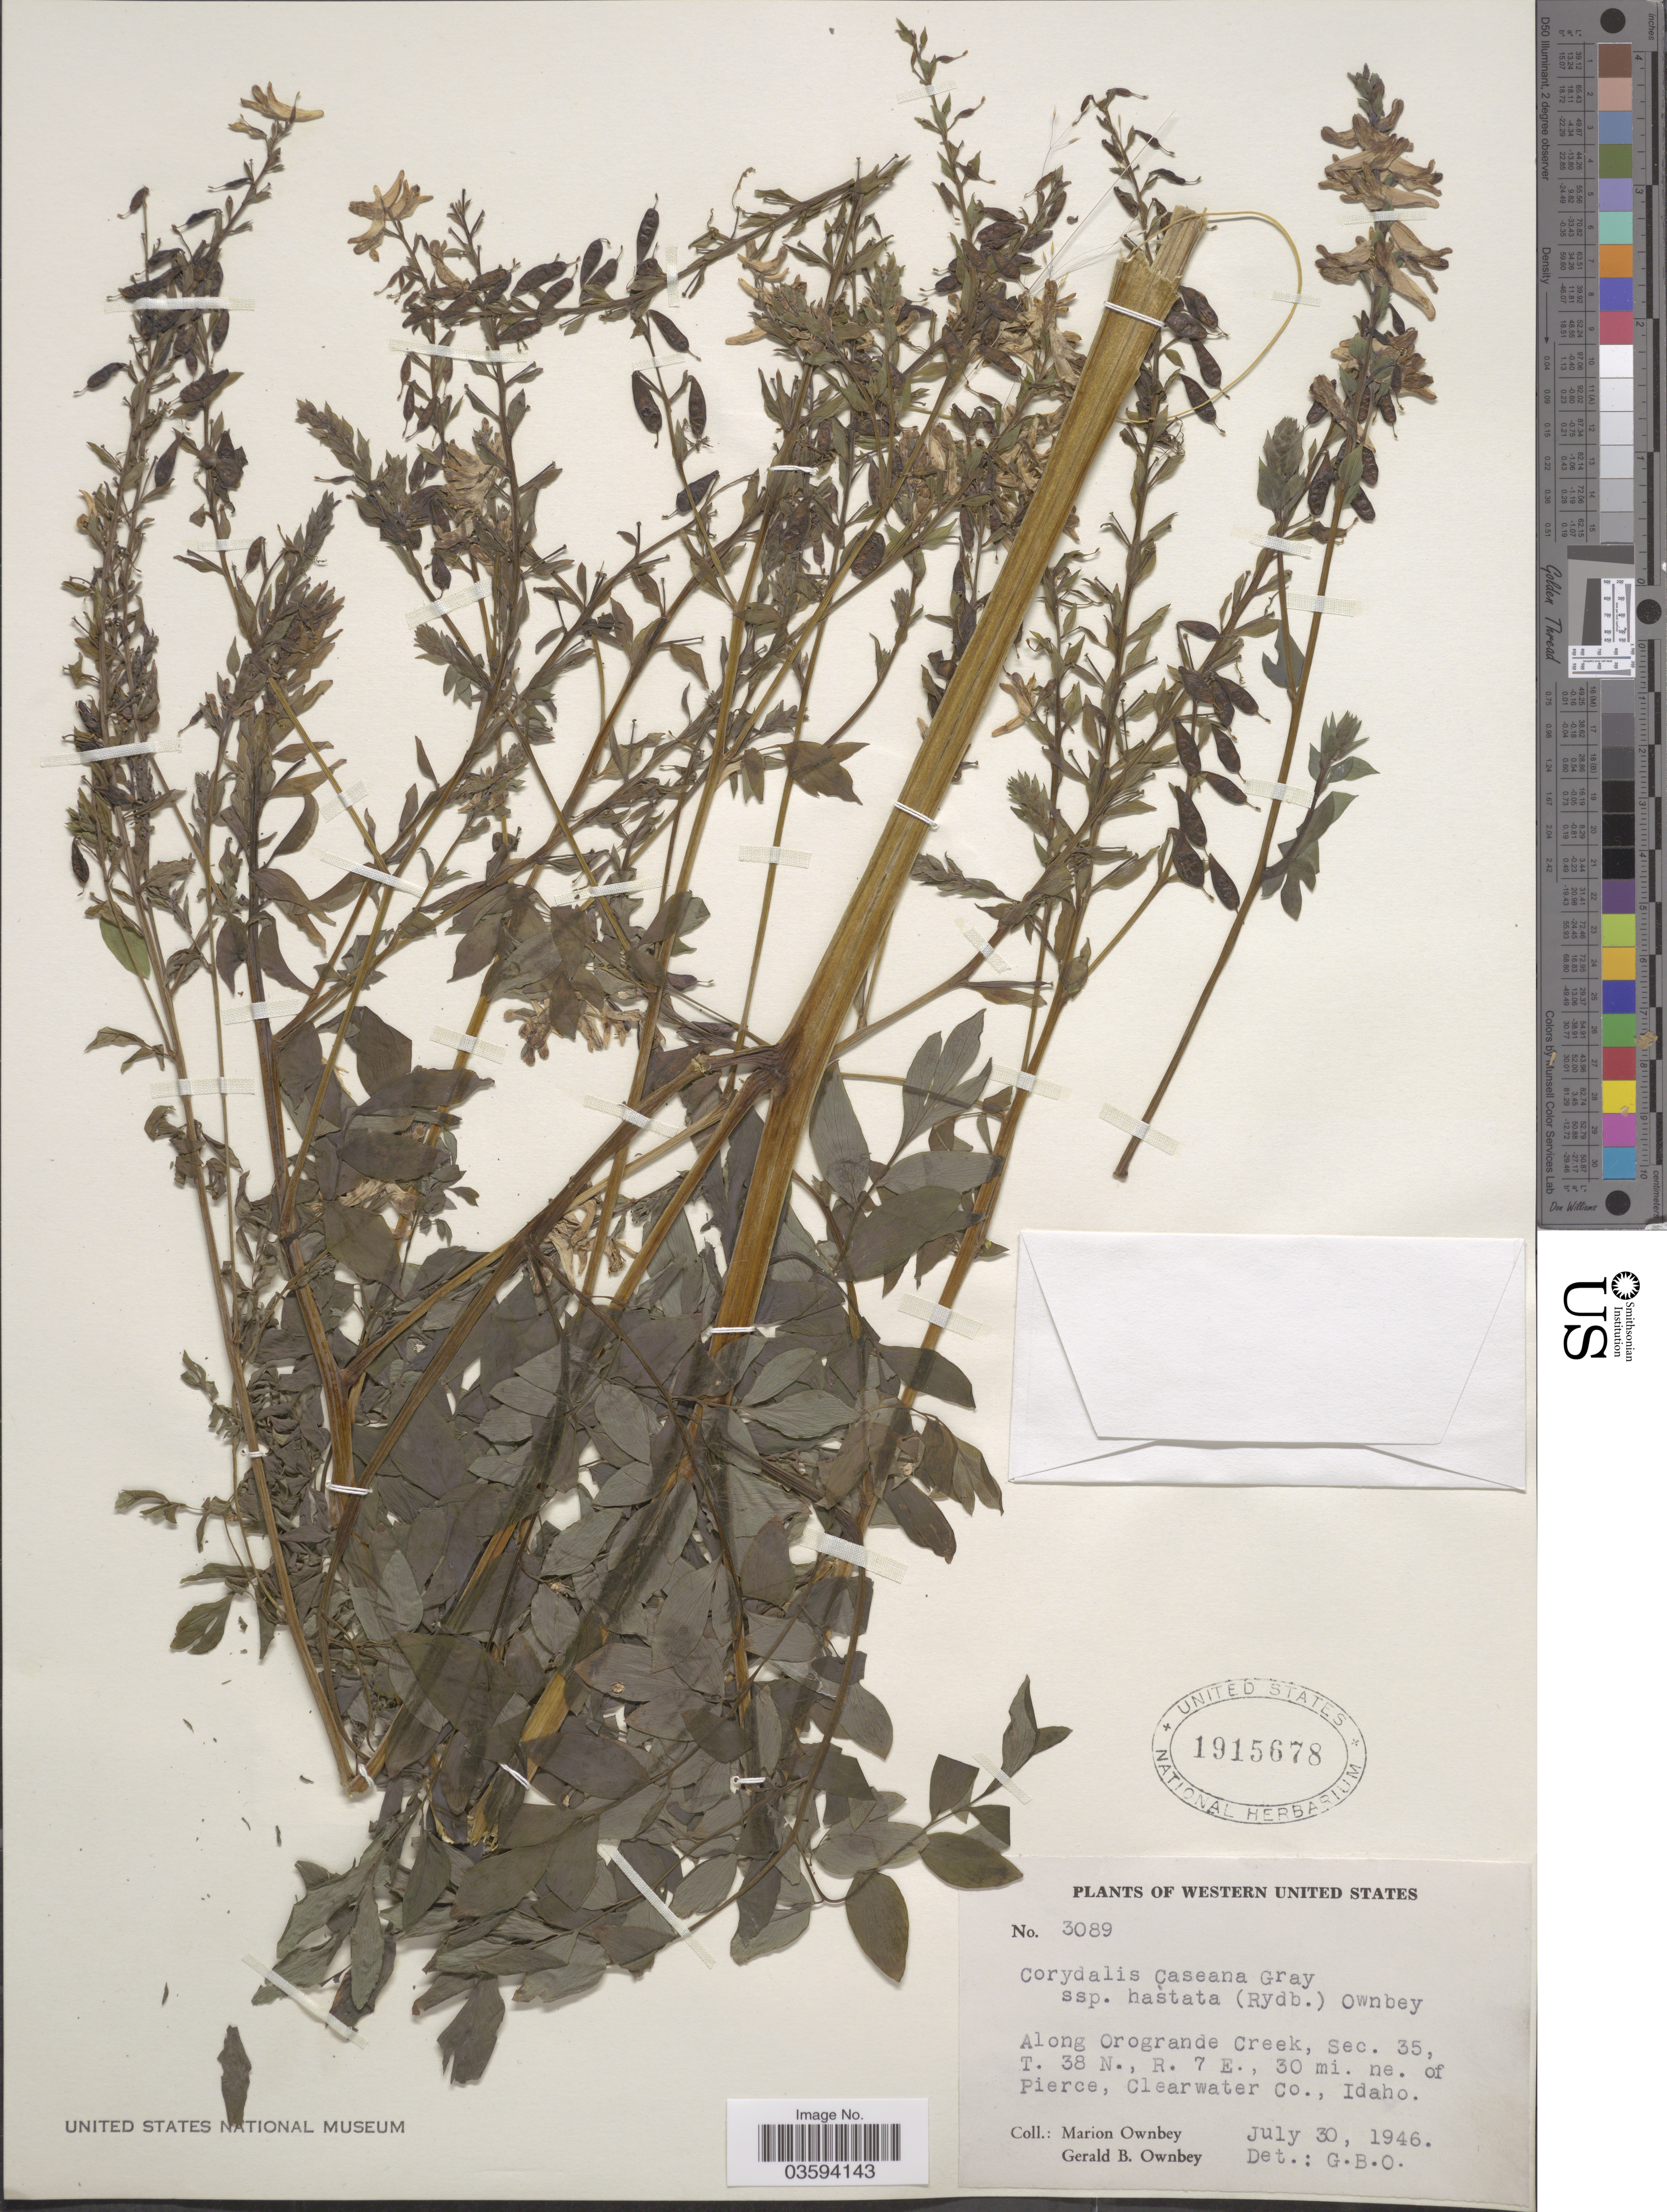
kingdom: Plantae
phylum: Tracheophyta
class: Magnoliopsida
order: Ranunculales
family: Papaveraceae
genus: Corydalis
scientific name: Corydalis caseana subsp. hastata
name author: (Rydb.) G.B. Ownbey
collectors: M. Ownbey & G. B. Ownbey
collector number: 3089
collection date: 1946-07-30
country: United States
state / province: Idaho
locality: Western United States. Along Orogrande Creek, Sec. 35, T. 38 N., R. 7 E., 30 mi. ne. of Pierce, Clearwater Co.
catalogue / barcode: US 1915678